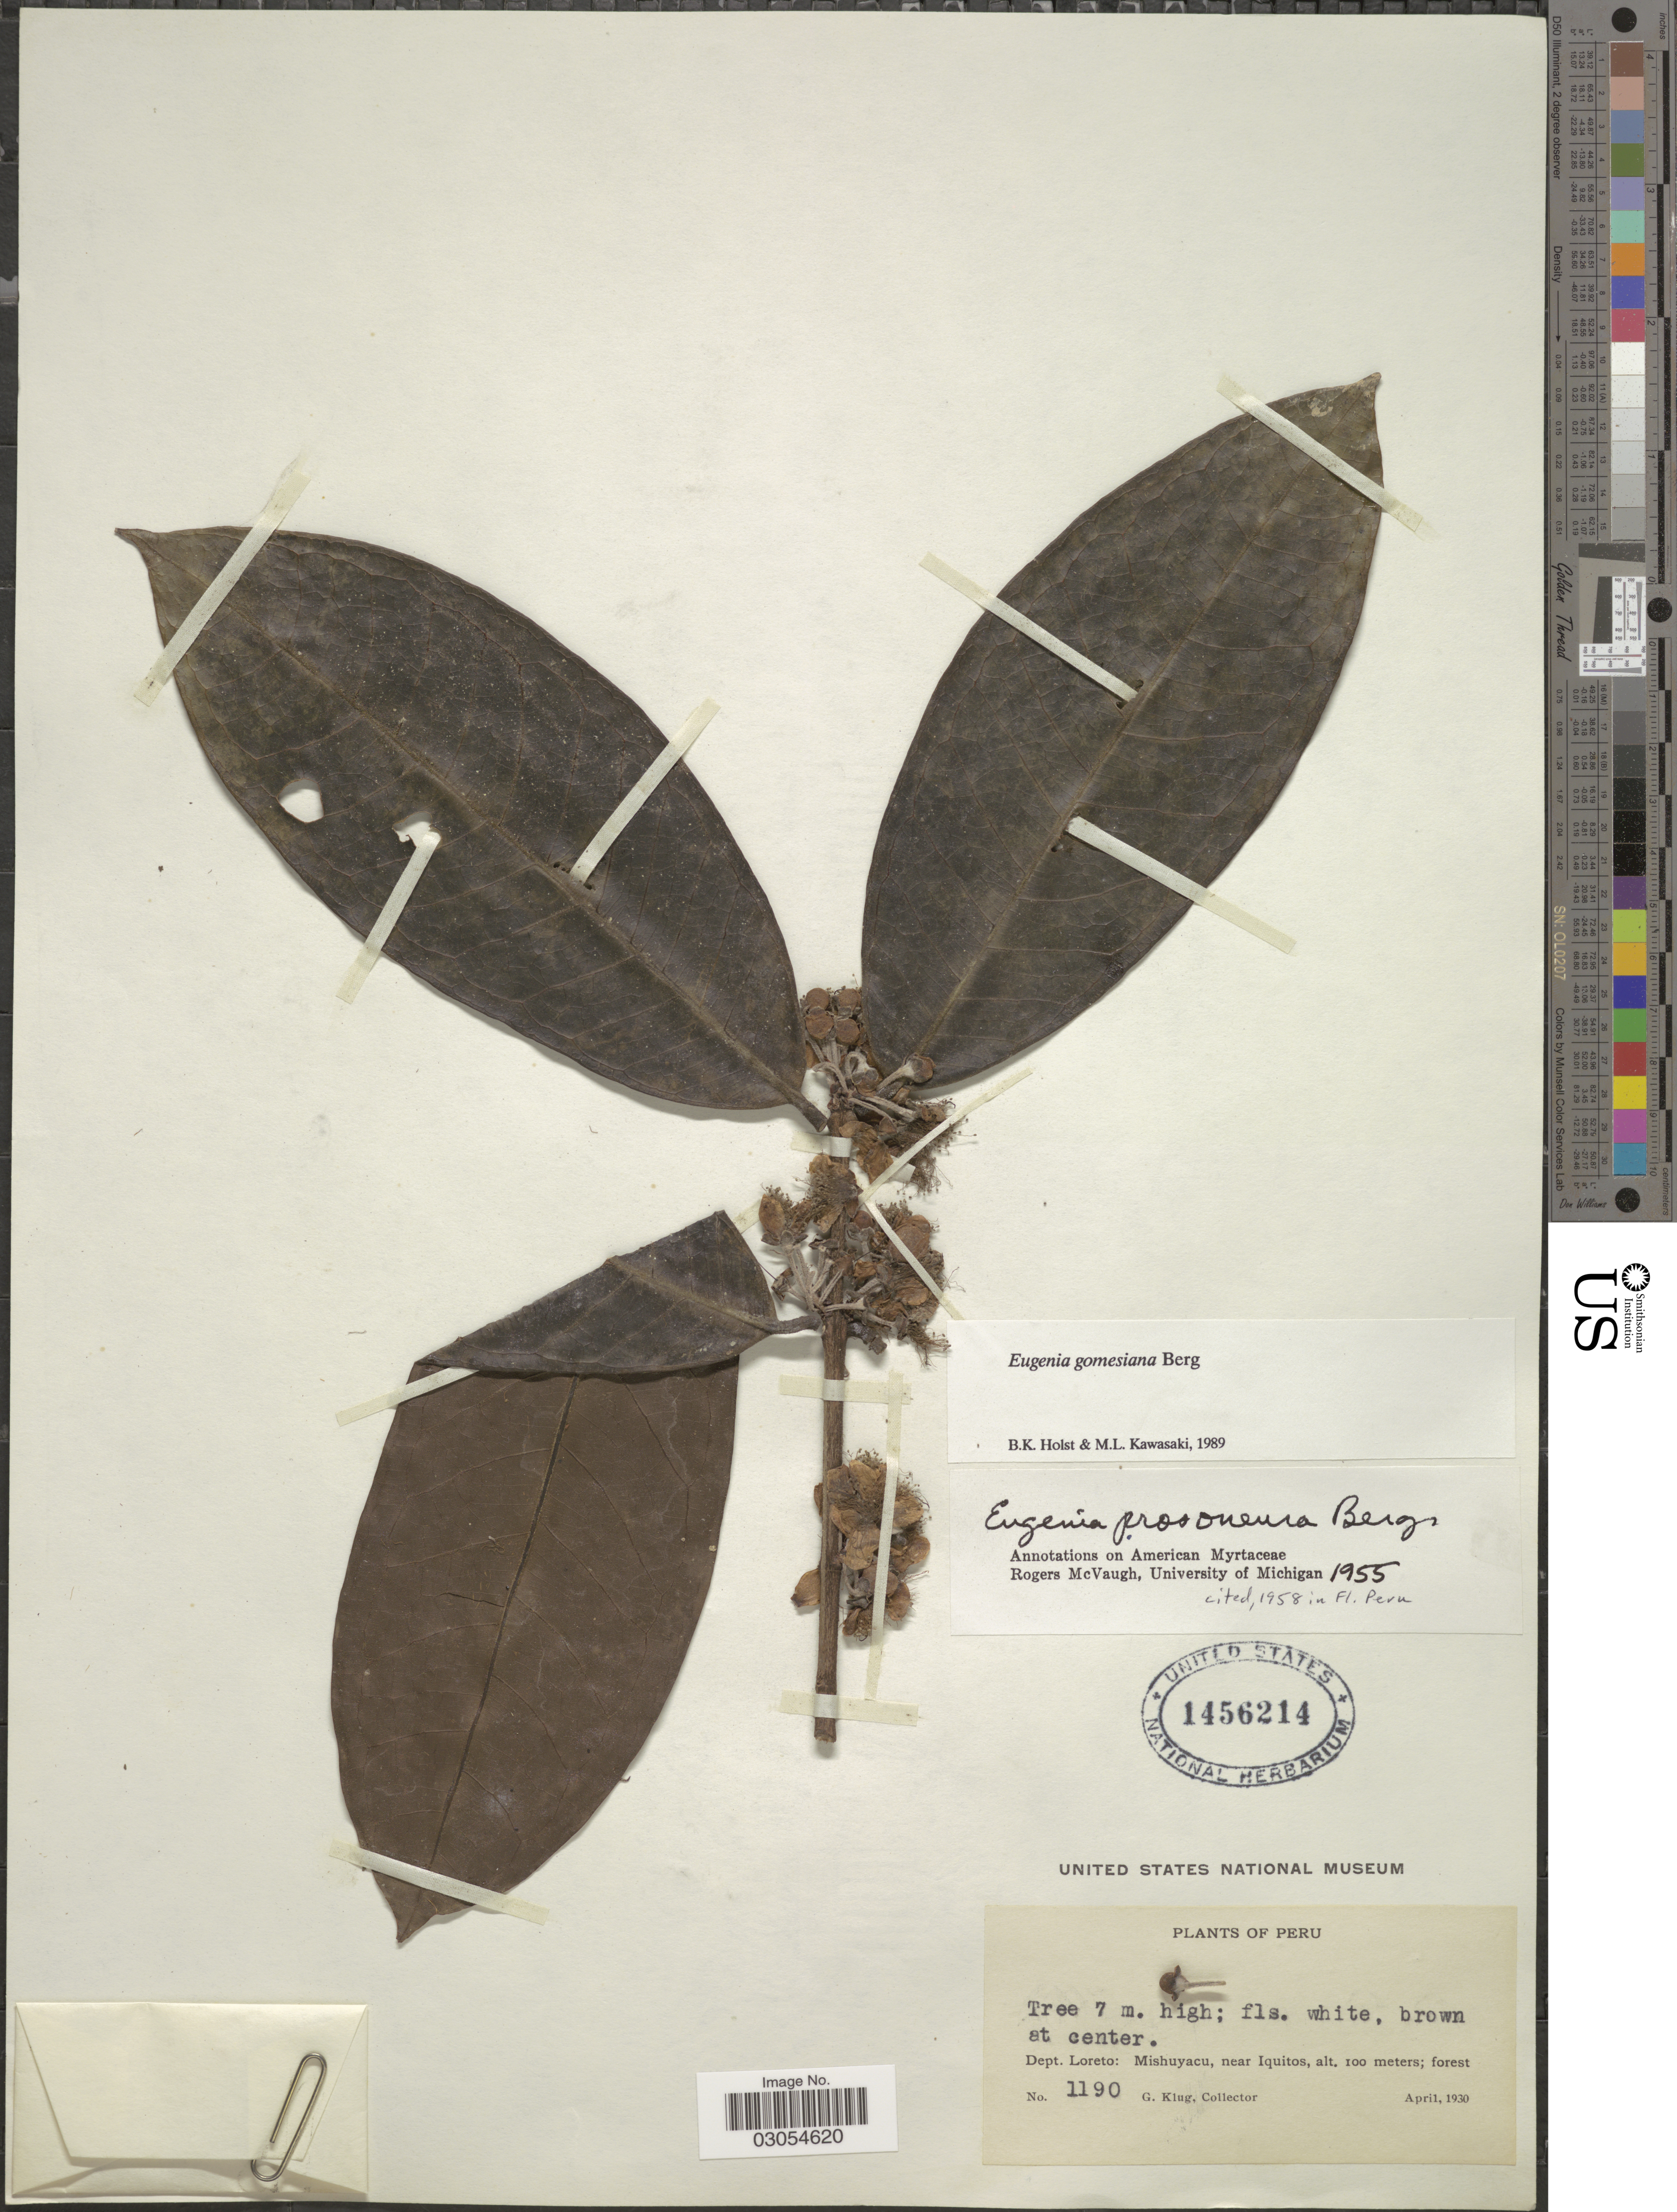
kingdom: Plantae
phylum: Tracheophyta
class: Magnoliopsida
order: Myrtales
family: Myrtaceae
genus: Eugenia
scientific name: Eugenia gomesiana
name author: O. Berg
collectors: G. Klug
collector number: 1190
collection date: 1930-04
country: Peru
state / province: Loreto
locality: Dept. Loreto: Mishuyacu, near Iquitos.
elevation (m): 100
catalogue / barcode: US 1456214